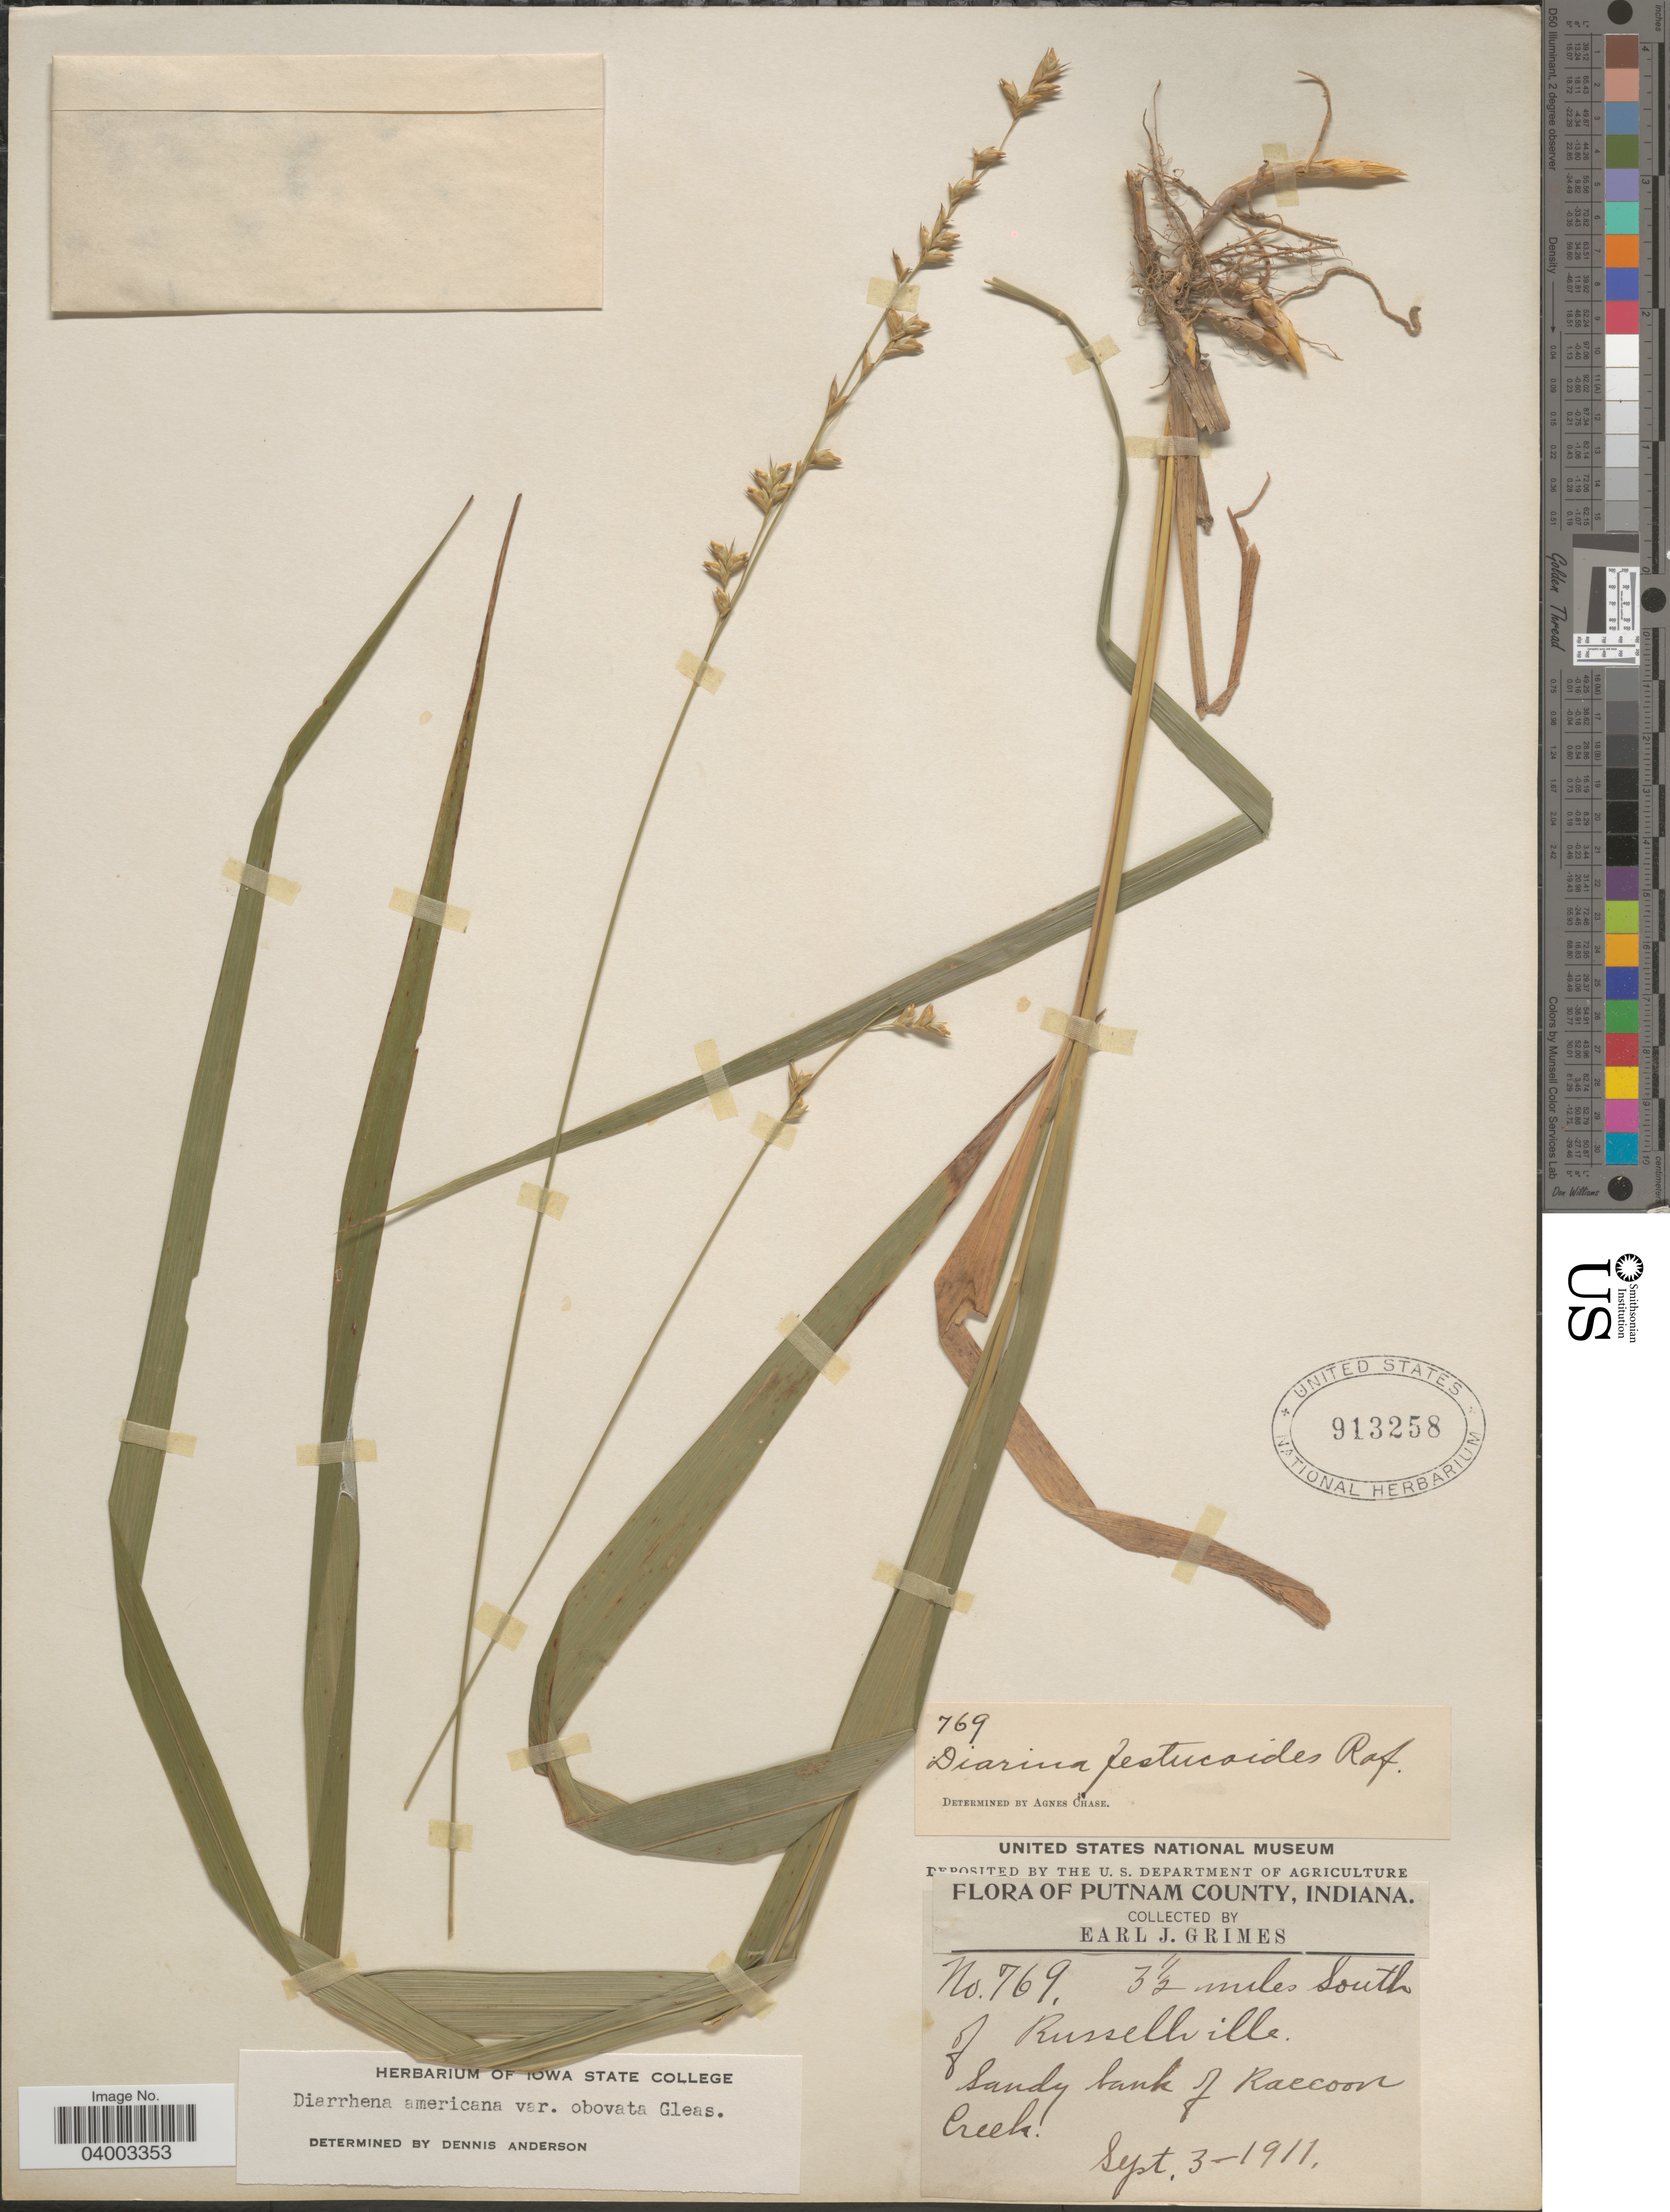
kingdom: Plantae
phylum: Tracheophyta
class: Liliopsida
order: Poales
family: Poaceae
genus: Diarrhena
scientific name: Diarrhena obovata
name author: (Gleason) Brandenburg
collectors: E. J. Grimes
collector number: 769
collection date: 1911-09-03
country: United States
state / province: Indiana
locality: Putnam County. 3½ miles South of Russellville. Sandy bank of Raccoon Creek.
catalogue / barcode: US 913258